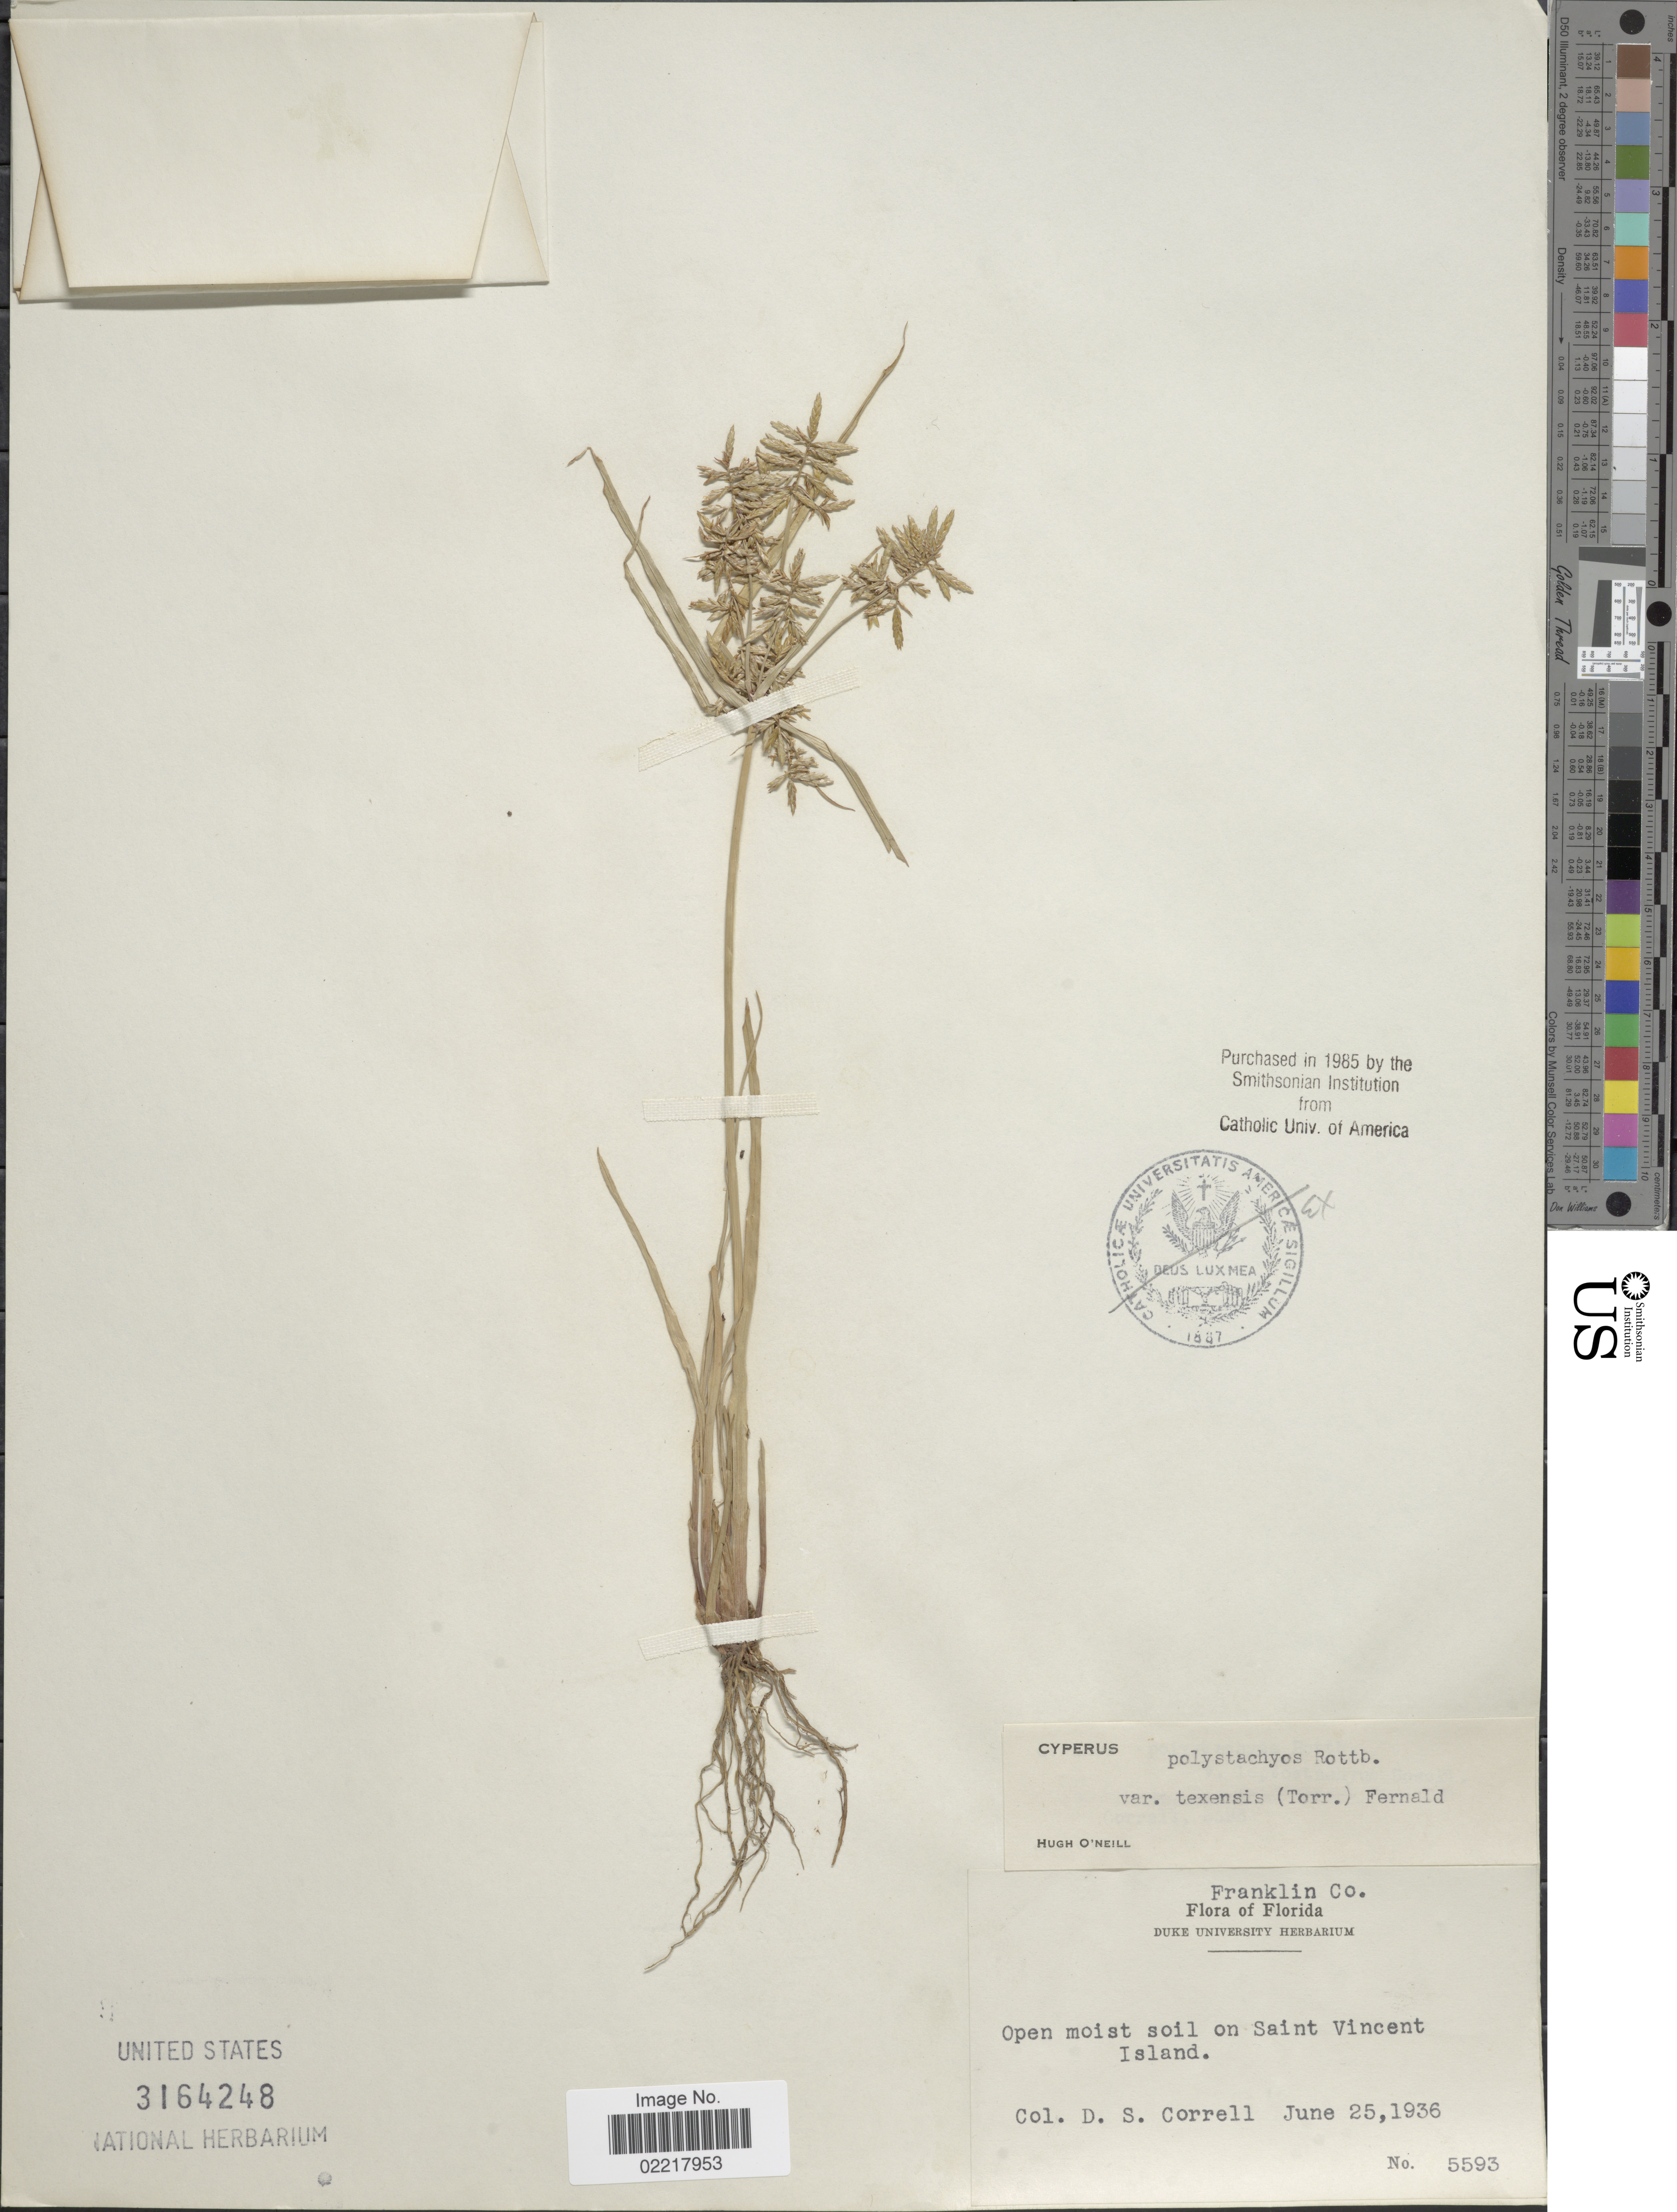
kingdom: Plantae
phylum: Tracheophyta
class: Liliopsida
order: Poales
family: Cyperaceae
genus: Cyperus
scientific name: Cyperus polystachyos var. texensis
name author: (Torr.) Fernald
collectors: D. S. Correll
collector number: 5593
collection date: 1936-06-25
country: United States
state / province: Florida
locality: Franklin Co, Open moist soil on Saint Vincent Island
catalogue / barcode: US 3164248